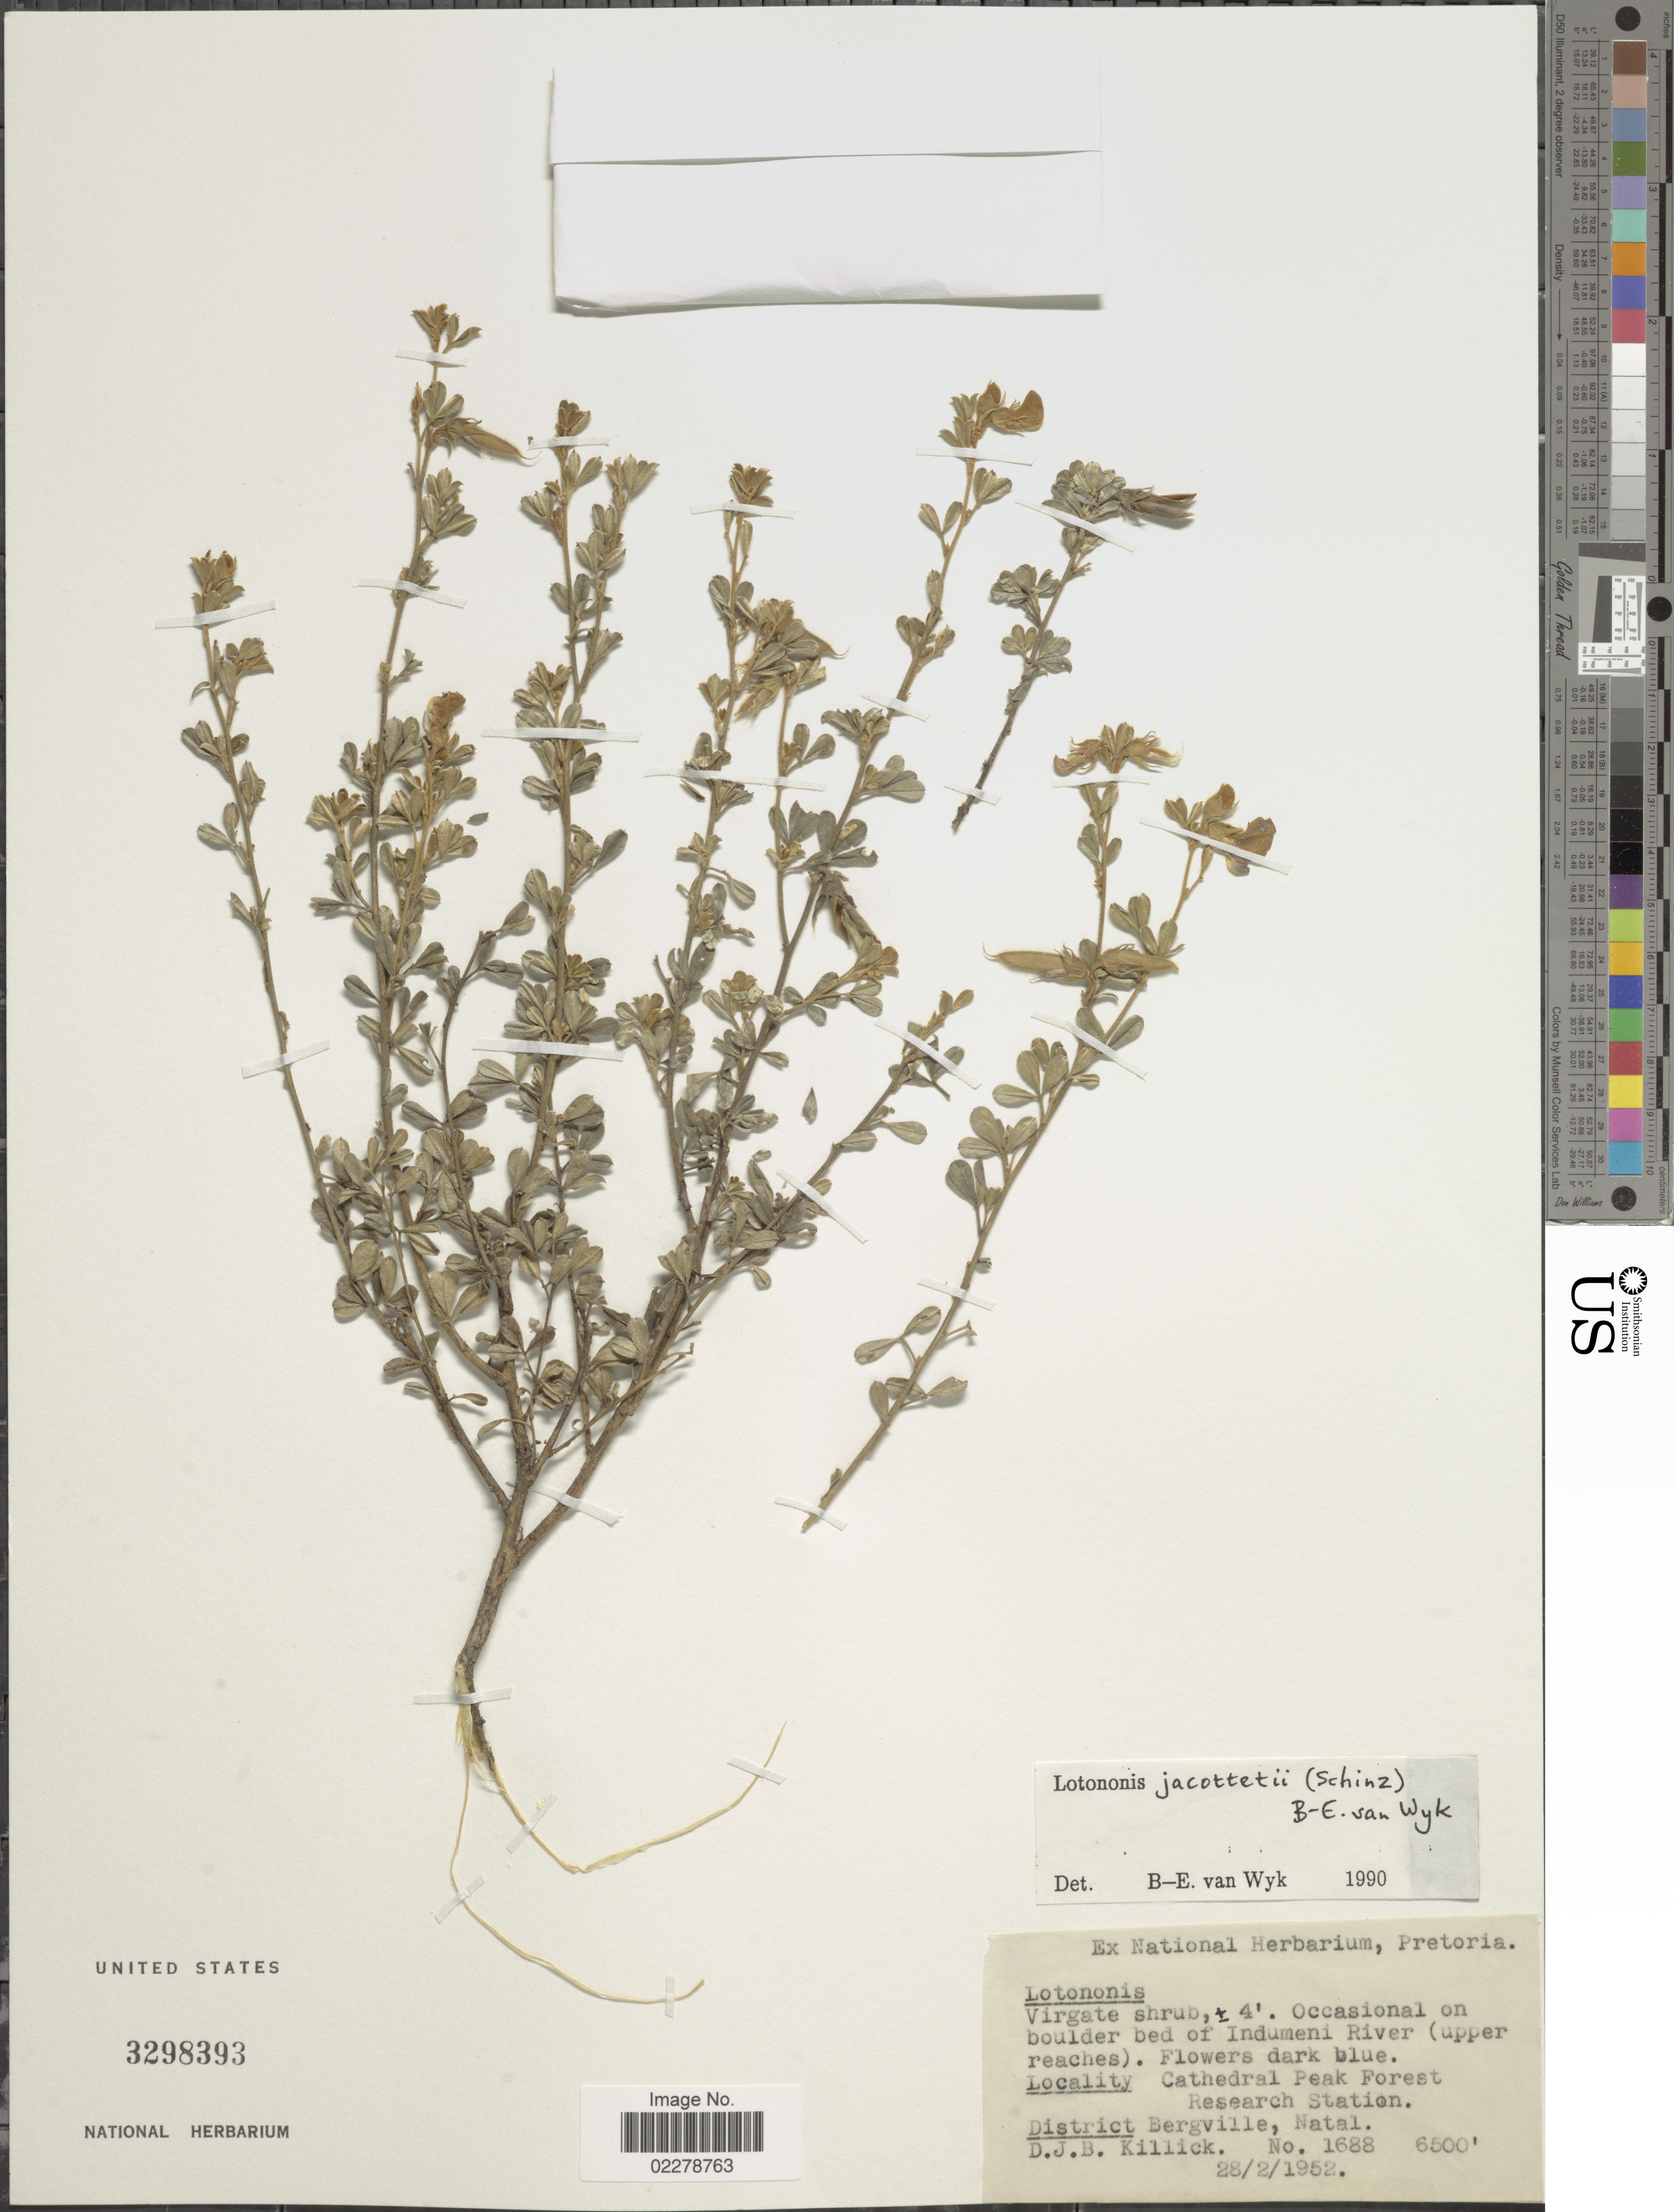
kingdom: Plantae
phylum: Tracheophyta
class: Magnoliopsida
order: Fabales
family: Fabaceae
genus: Lotononis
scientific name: Lotononis jacottetii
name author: (Schinz) B.-E. van Wyk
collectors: D. Killick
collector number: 1688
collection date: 1952-02-28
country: South Africa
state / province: KwaZulu-Natal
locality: Cathedral Peak Forest. Reseach Station. District Bergville, Natal.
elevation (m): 1981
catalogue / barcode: US 3298393